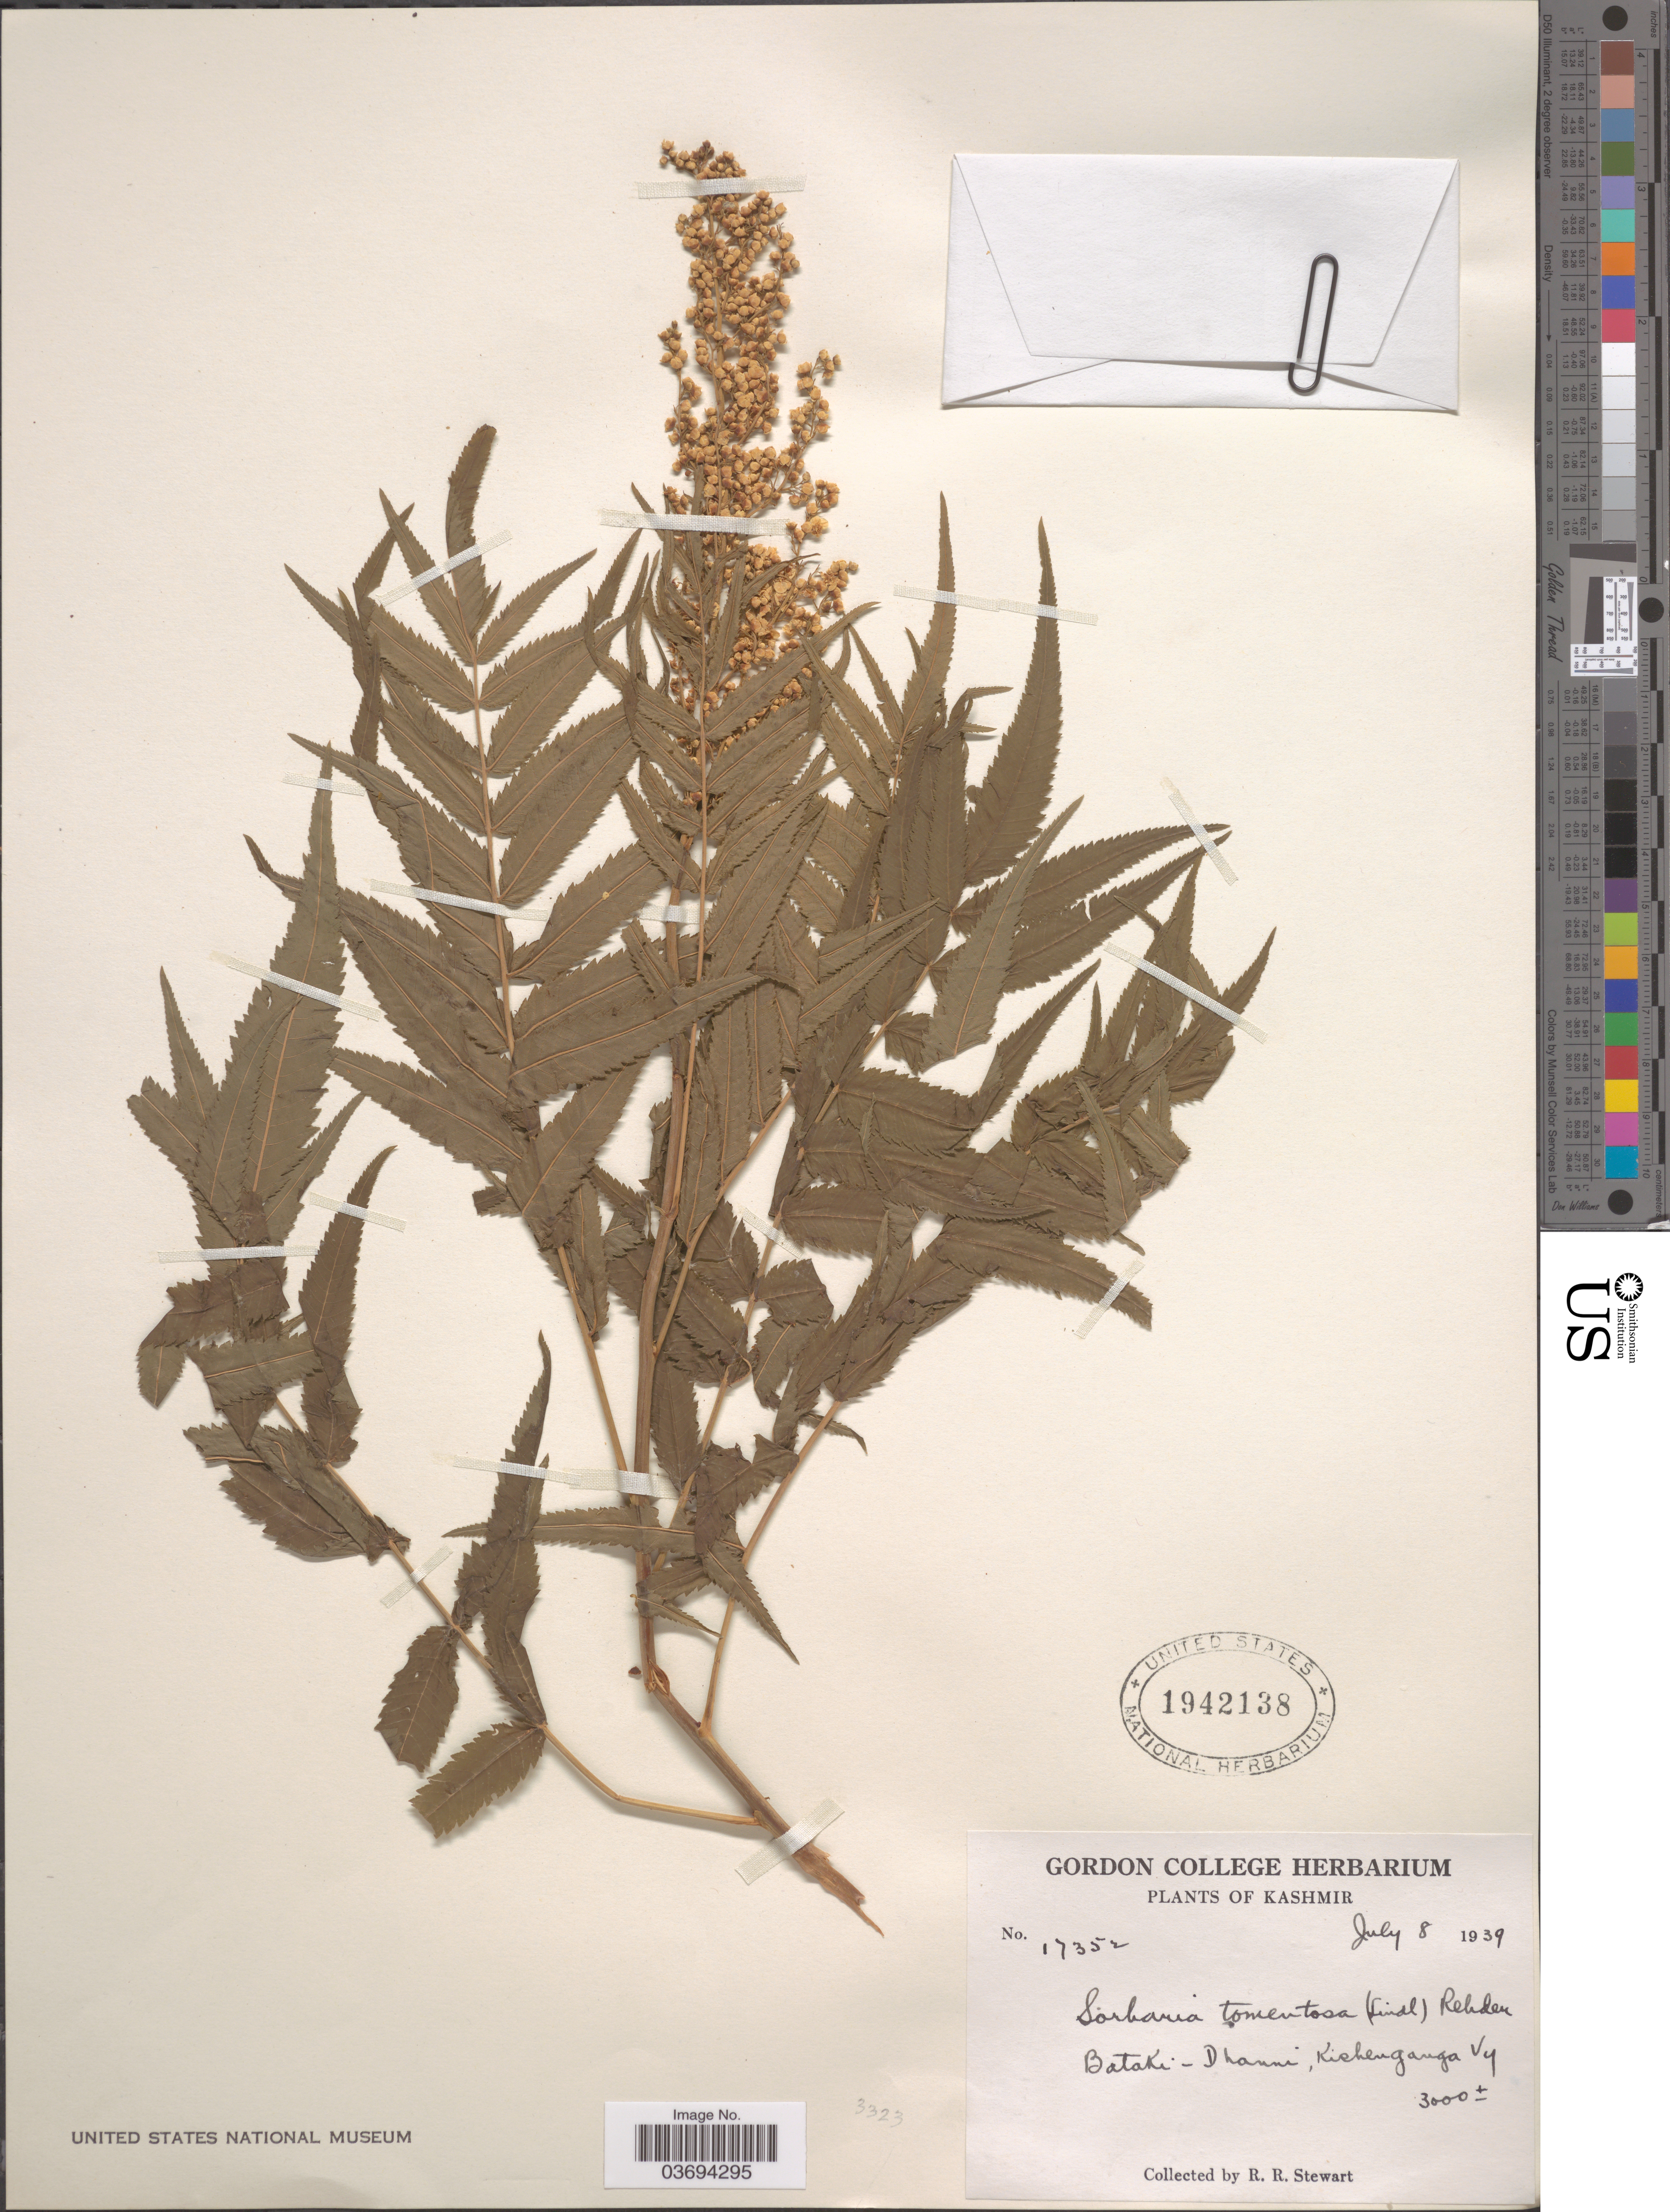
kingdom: Plantae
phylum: Tracheophyta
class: Magnoliopsida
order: Rosales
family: Rosaceae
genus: Sorbaria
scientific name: Sorbaria tomentosa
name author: (Lindl.) Rehder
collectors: R. Stewart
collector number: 17352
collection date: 1939-07-08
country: India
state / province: Jammu and Kashmir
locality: Kashmir. Bataki-Dhanni, Kiehenganga Vy.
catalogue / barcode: US 1942138